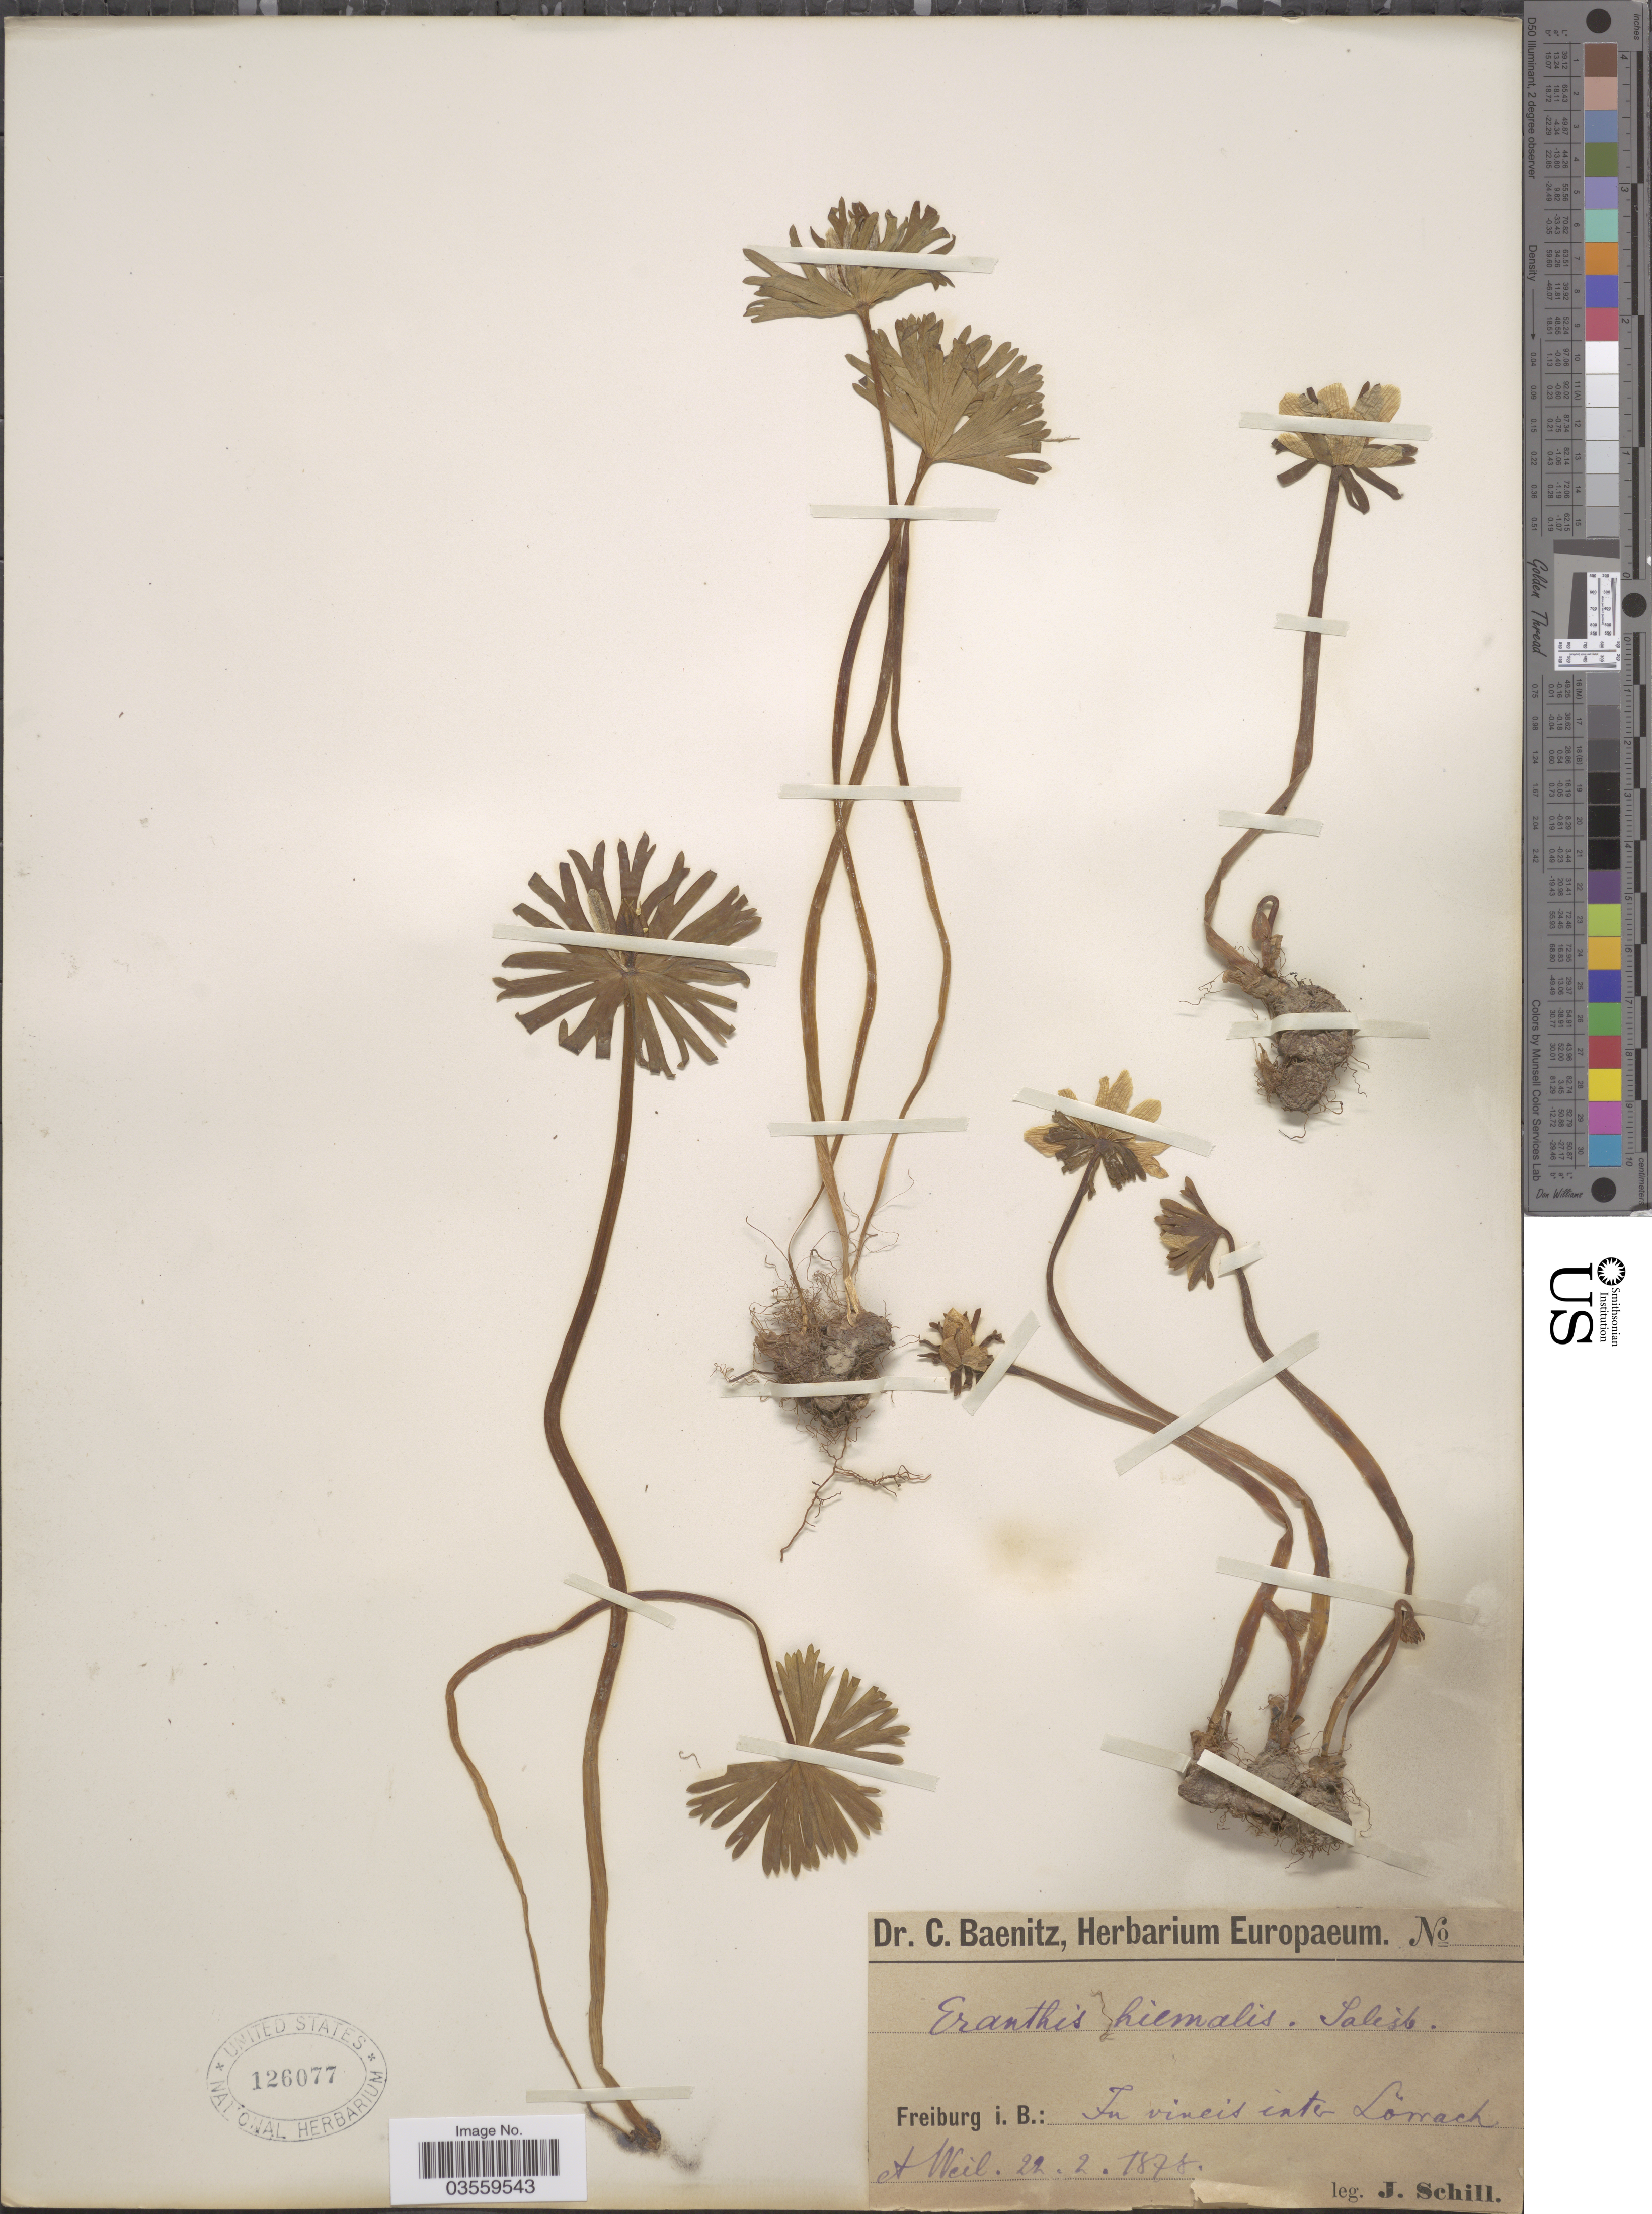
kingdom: Plantae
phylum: Tracheophyta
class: Magnoliopsida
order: Ranunculales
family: Ranunculaceae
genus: Eranthis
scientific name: Eranthis hyemalis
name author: (L.) Salisb.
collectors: J. Schill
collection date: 1878-02-22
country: Germany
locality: Freiburg i. B.: In vincis inter Lörrach A. Weil.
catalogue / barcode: US 126077